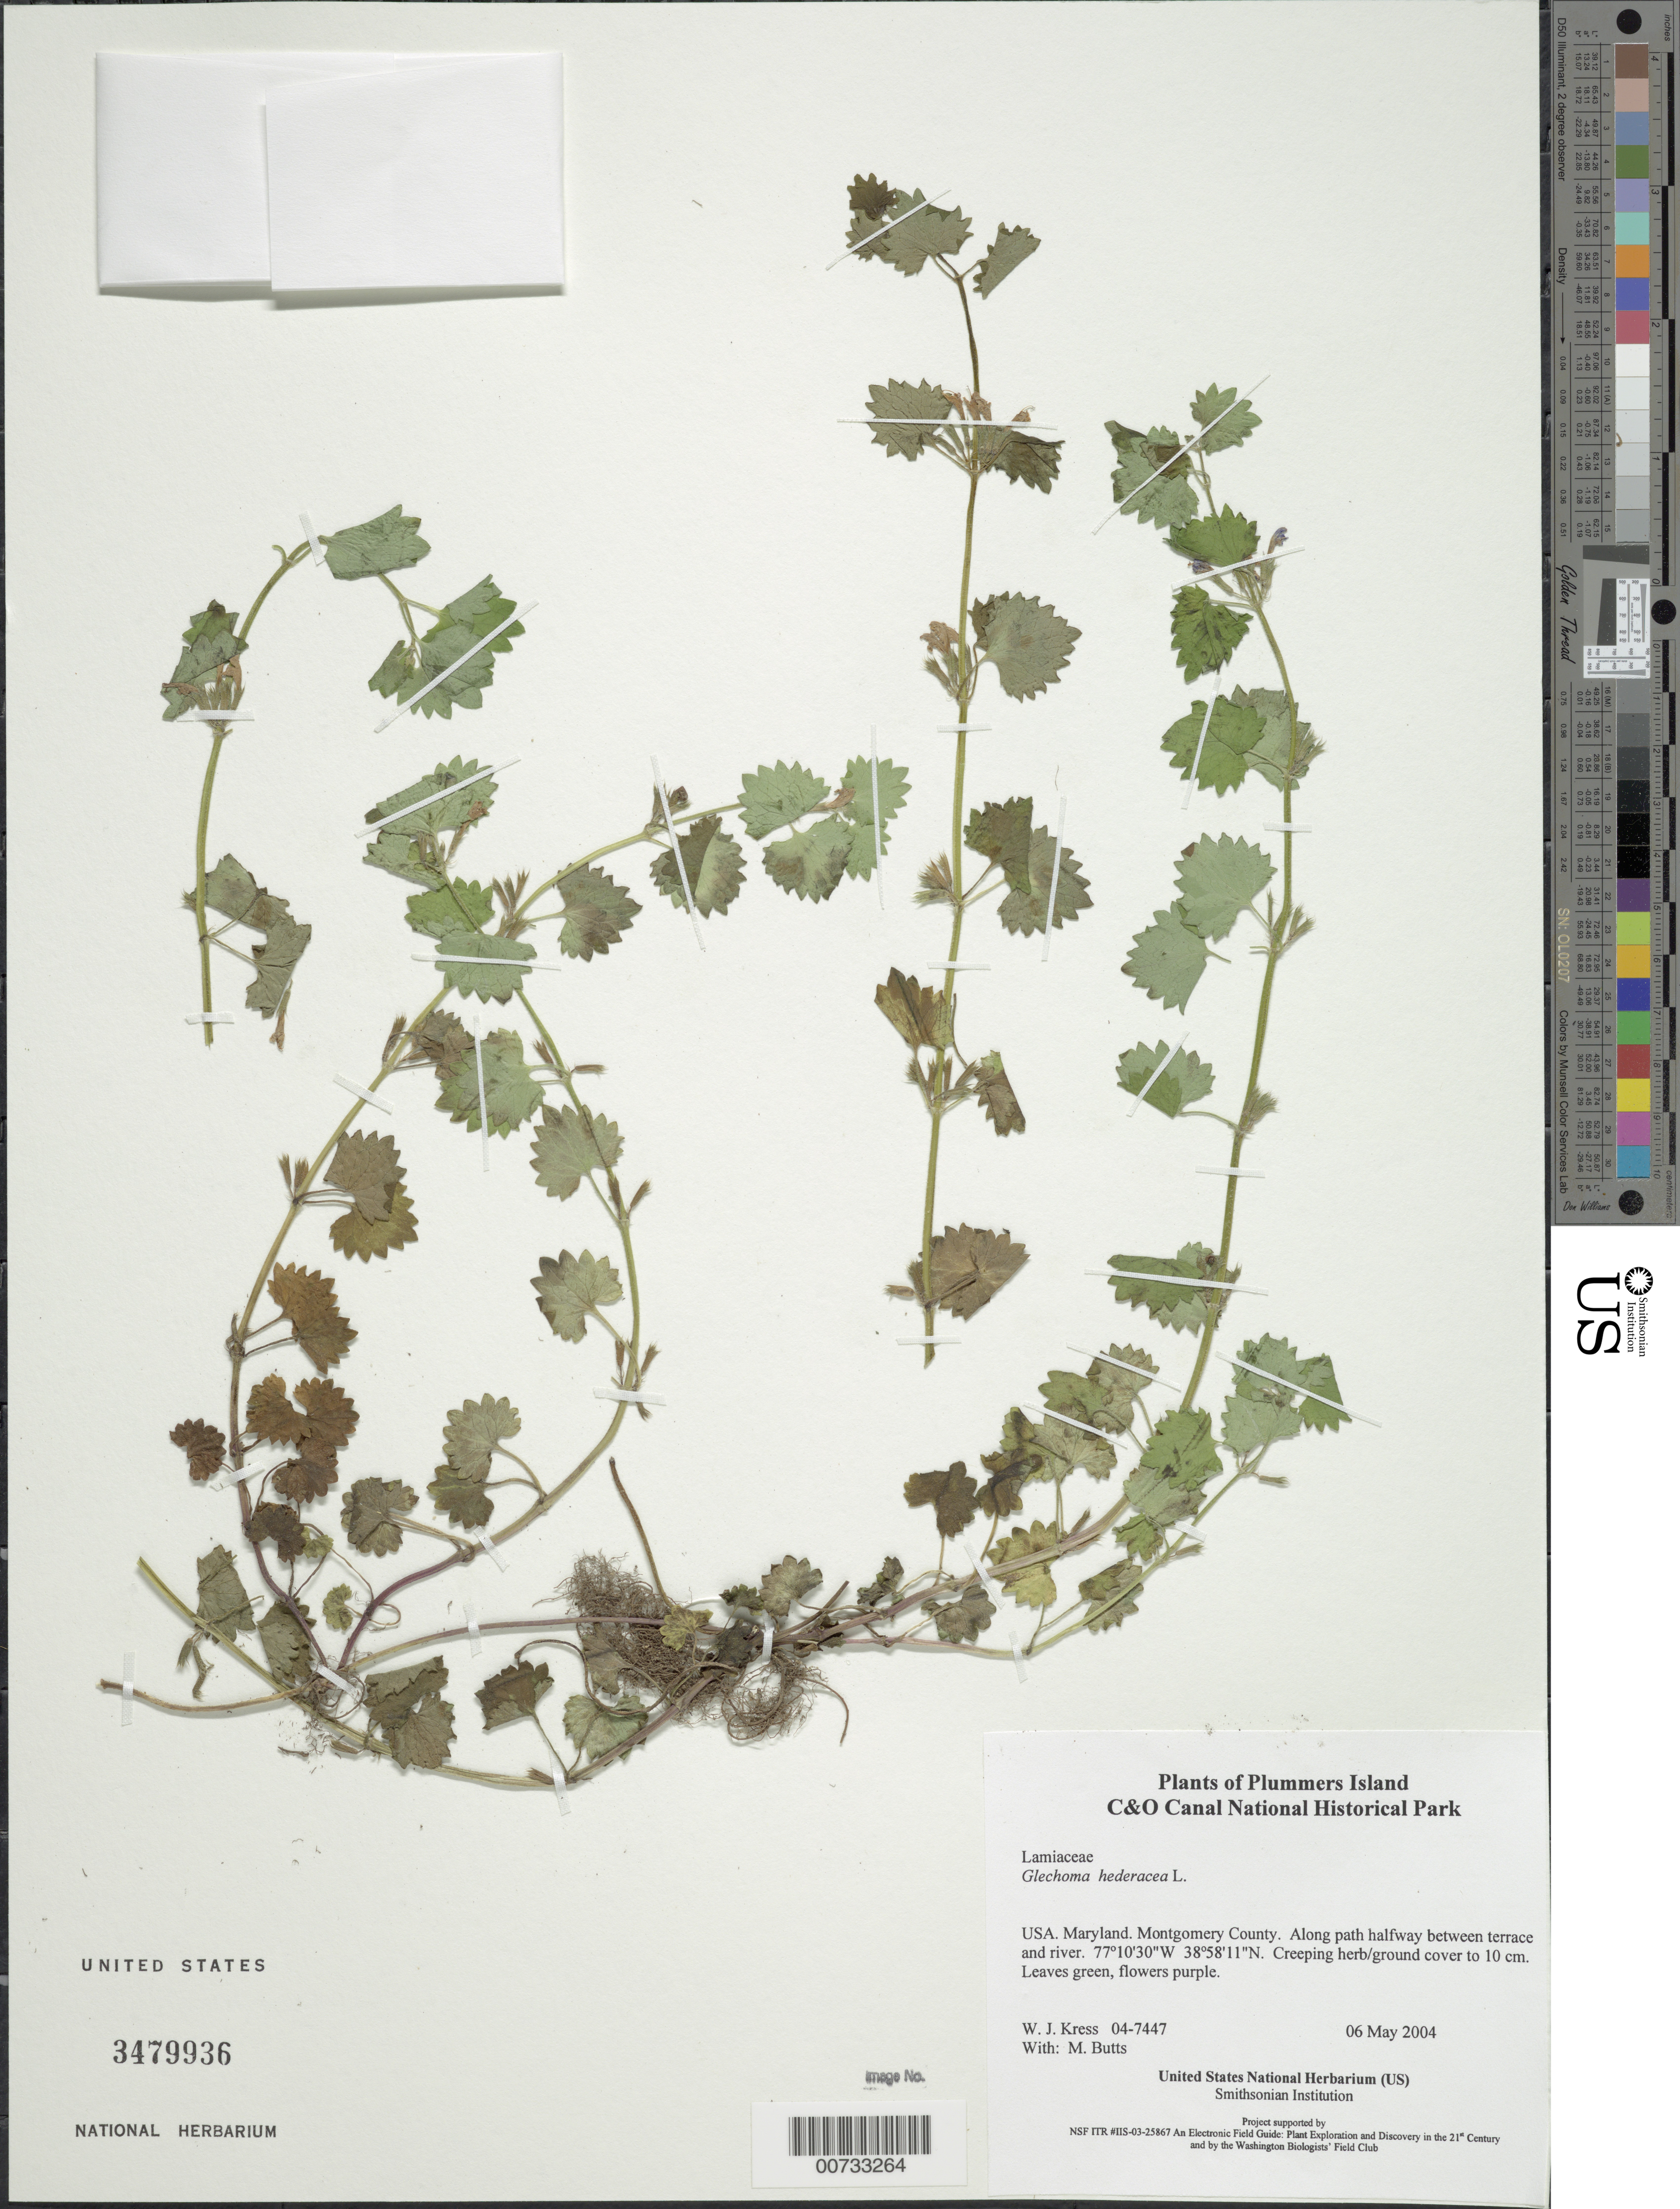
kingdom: Plantae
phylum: Tracheophyta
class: Magnoliopsida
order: Lamiales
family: Lamiaceae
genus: Glechoma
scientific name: Glechoma hederacea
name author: L.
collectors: W. J. Kress & M. B. Butts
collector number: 04-7447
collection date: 2004-05-06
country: United States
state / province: Maryland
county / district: Montgomery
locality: Chesapeake and Ohio Canal National Historical Park, Plummers Island, along path half way between terrace and river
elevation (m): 21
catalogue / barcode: US 3479936